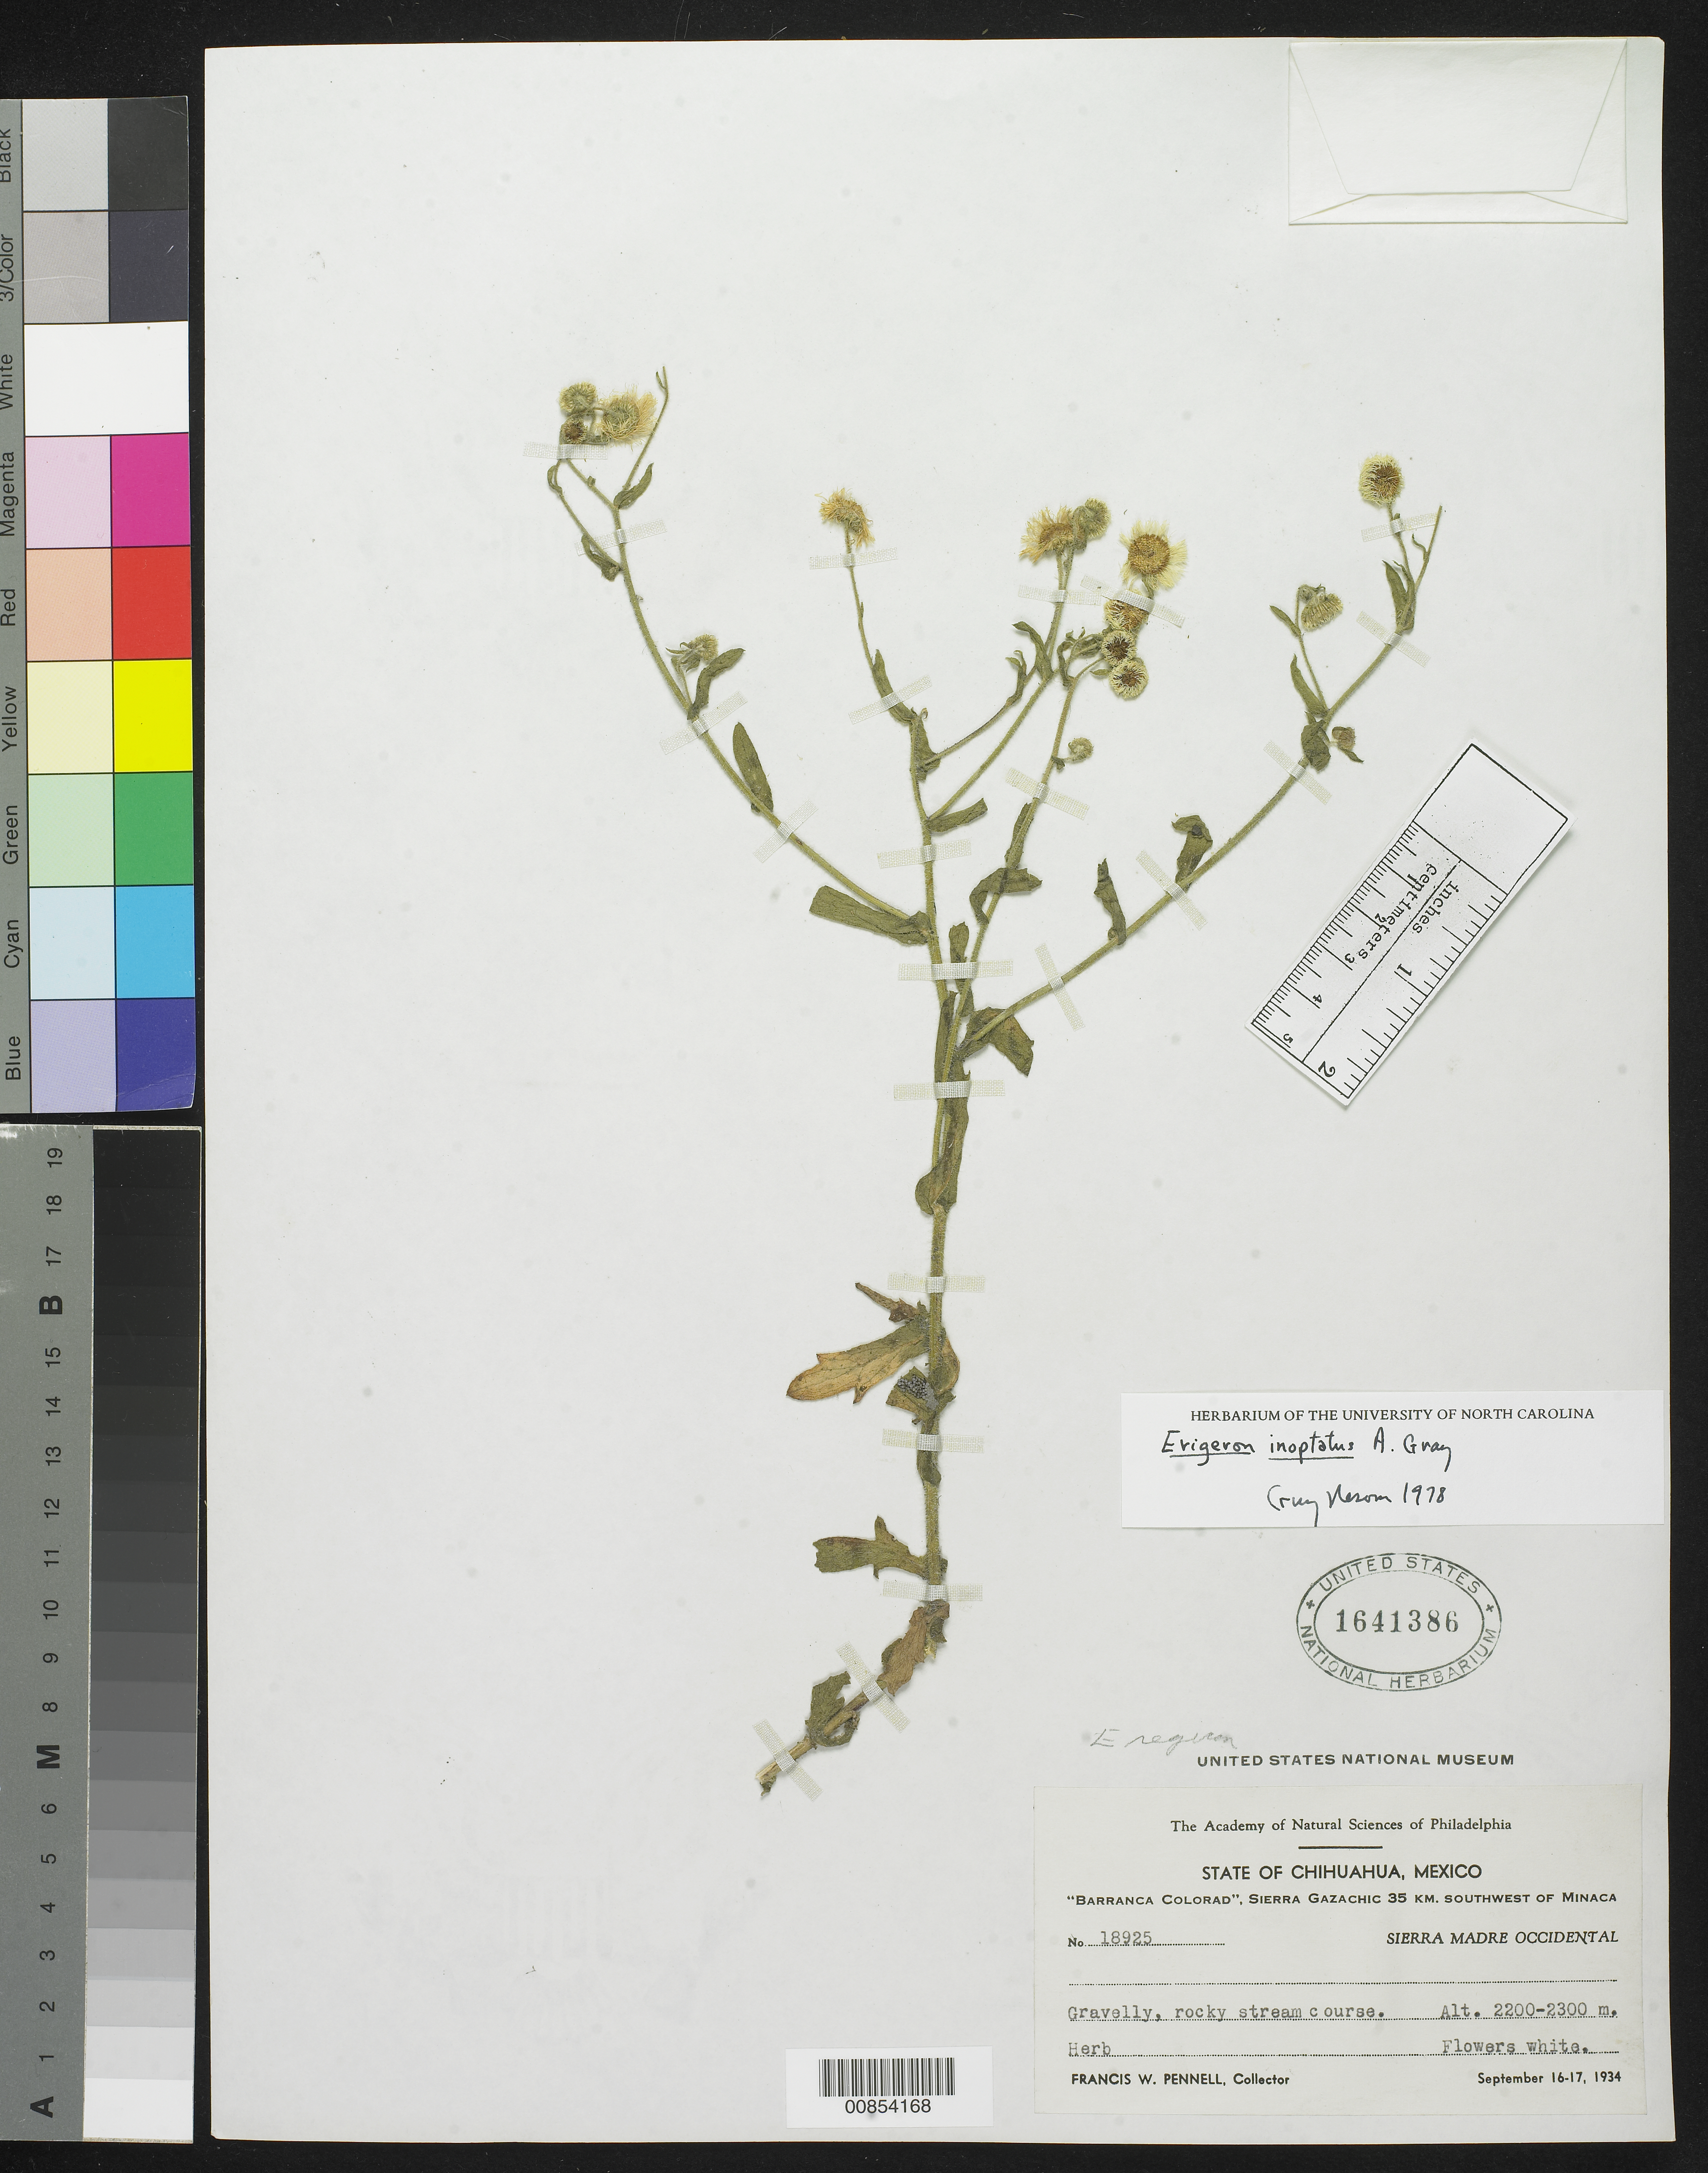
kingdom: Plantae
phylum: Tracheophyta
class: Magnoliopsida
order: Asterales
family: Asteraceae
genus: Erigeron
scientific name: Erigeron inoptatus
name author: A. Gray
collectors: F. W. Pennell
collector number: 18925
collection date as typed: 16 Sep 1934 to 17 Sep 1934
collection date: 1934-09-16/1934-09-17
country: Mexico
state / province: Chihuahua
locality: Barranca Colorad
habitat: Gravelly, rocky stream course.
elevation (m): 2300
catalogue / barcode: US 1641386